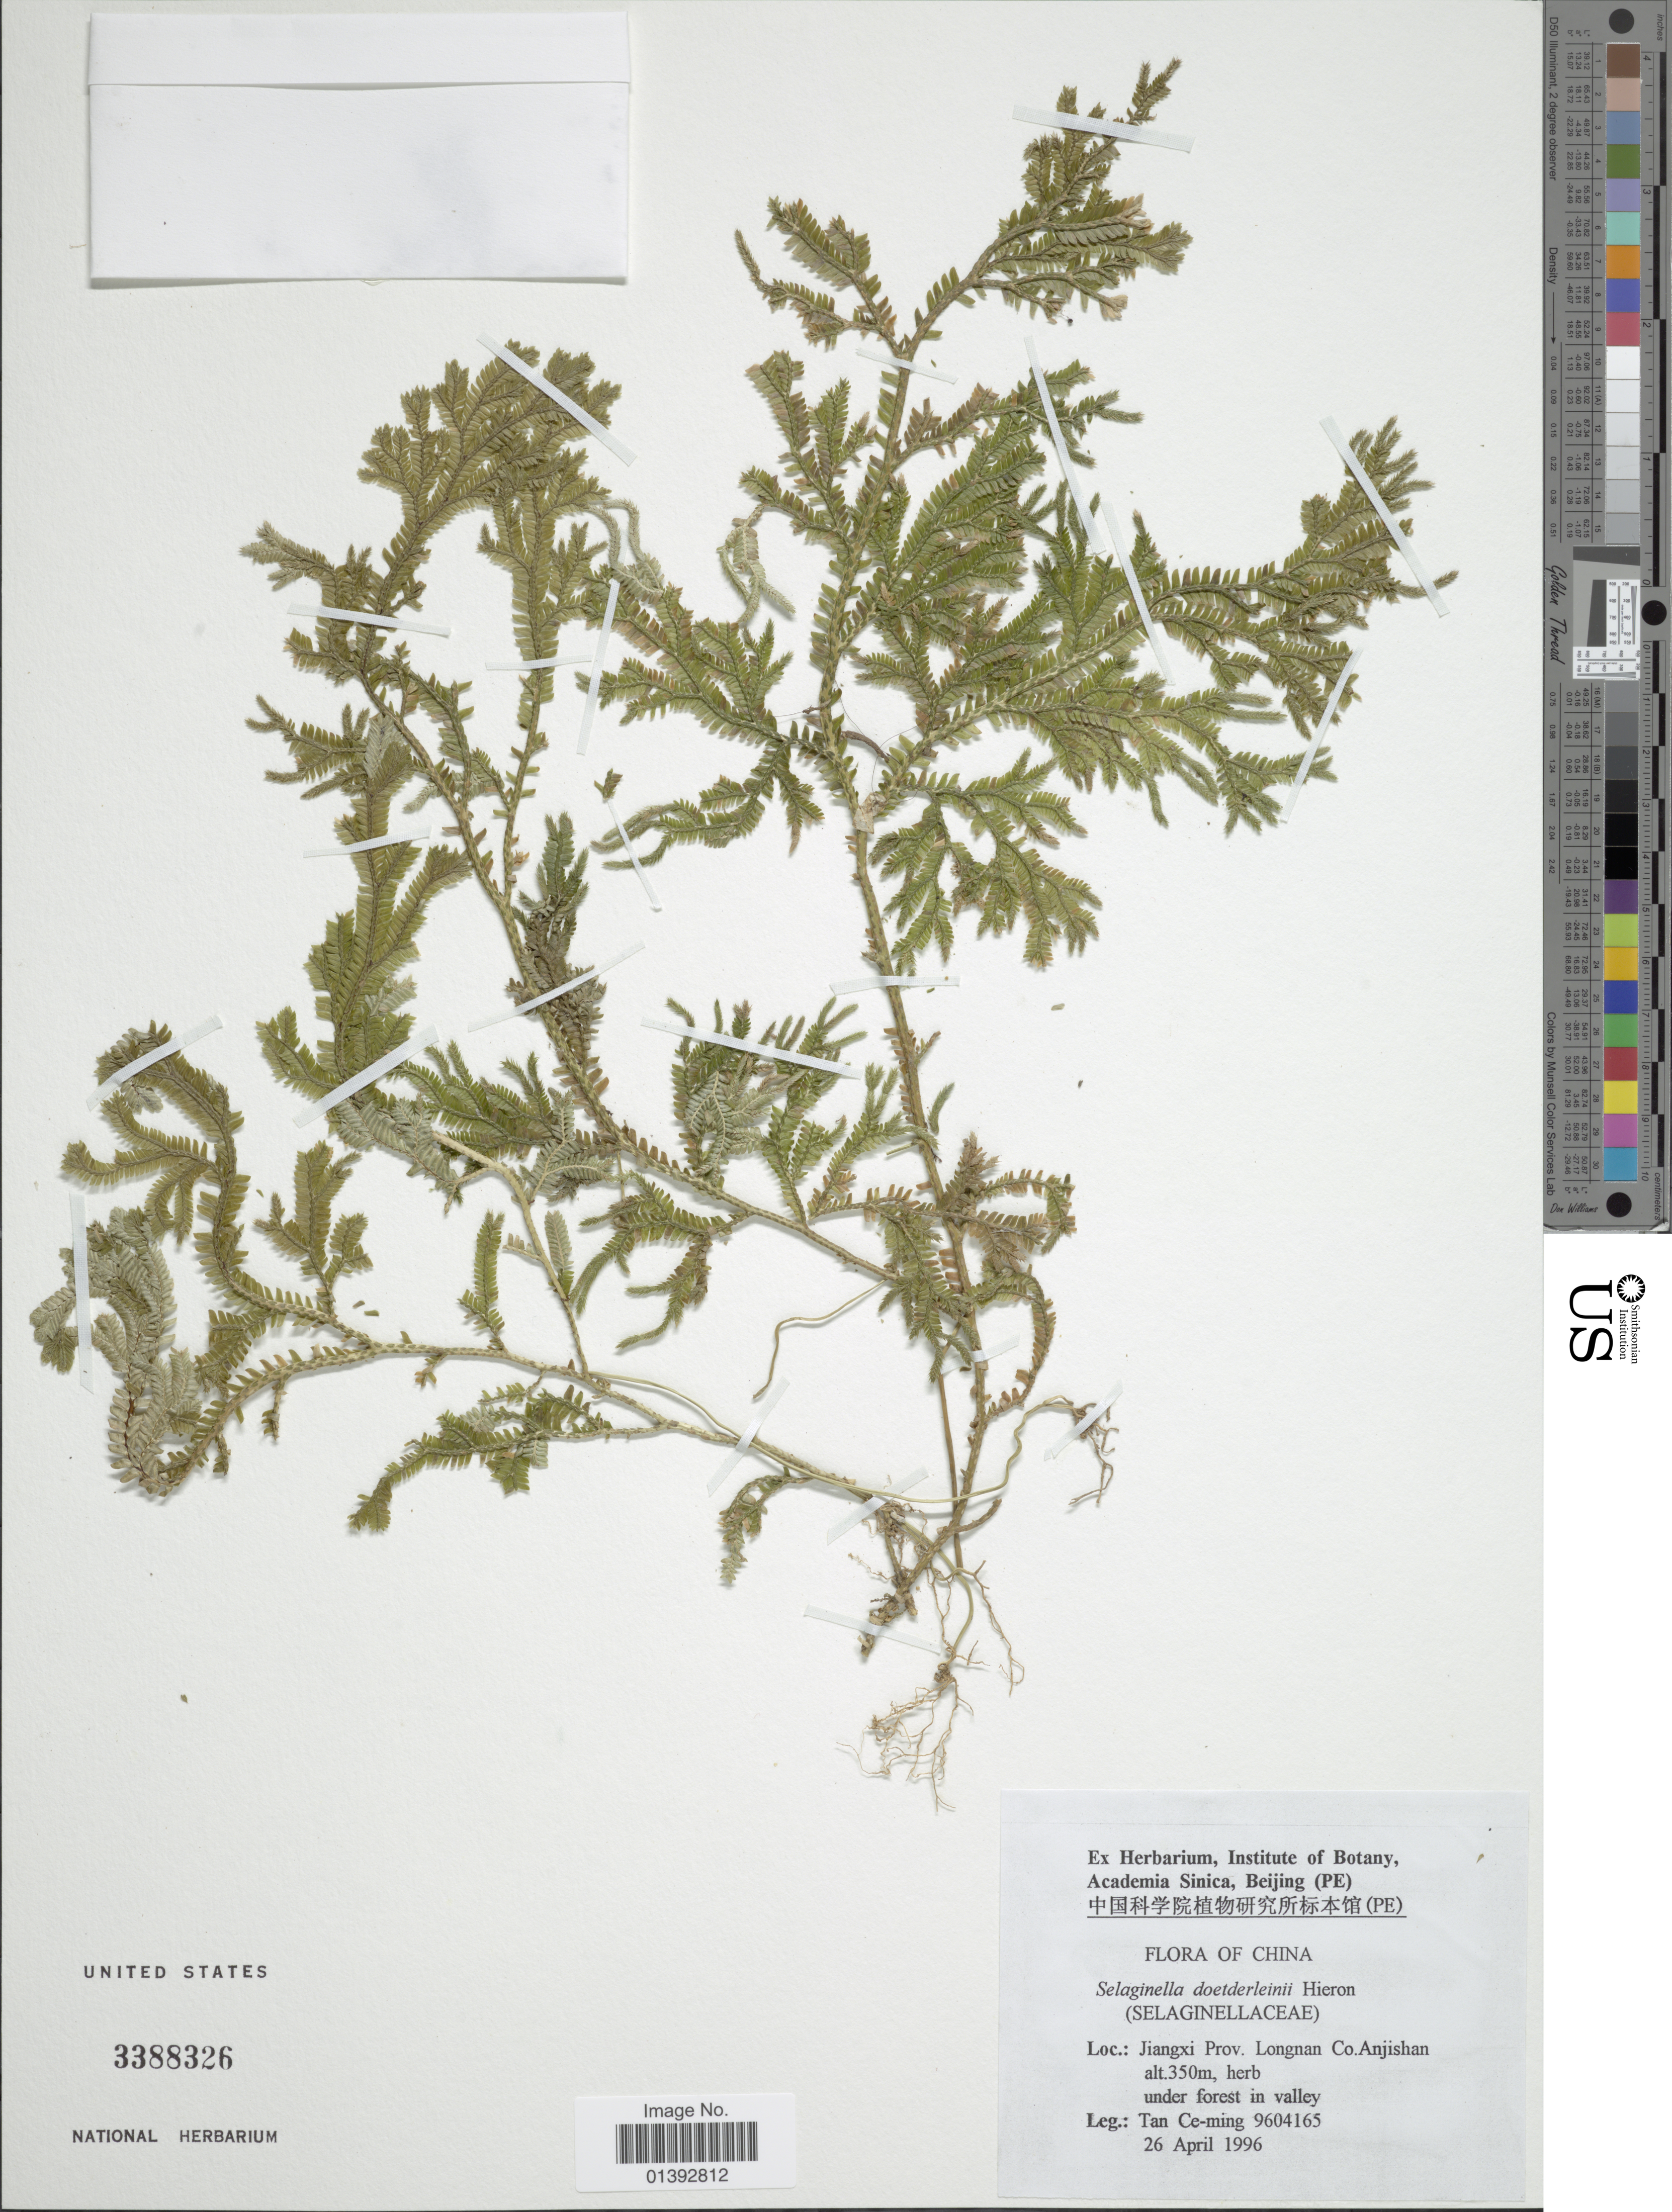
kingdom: Plantae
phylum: Tracheophyta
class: Lycopodiopsida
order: Selaginellales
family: Selaginellaceae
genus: Selaginella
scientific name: Selaginella doederleinii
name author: Hieron.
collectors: C. Tan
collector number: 9604165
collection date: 1996-04-26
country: China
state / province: Jiangxi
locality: Longnan Co. Anjishan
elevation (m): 350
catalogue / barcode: US 3388326